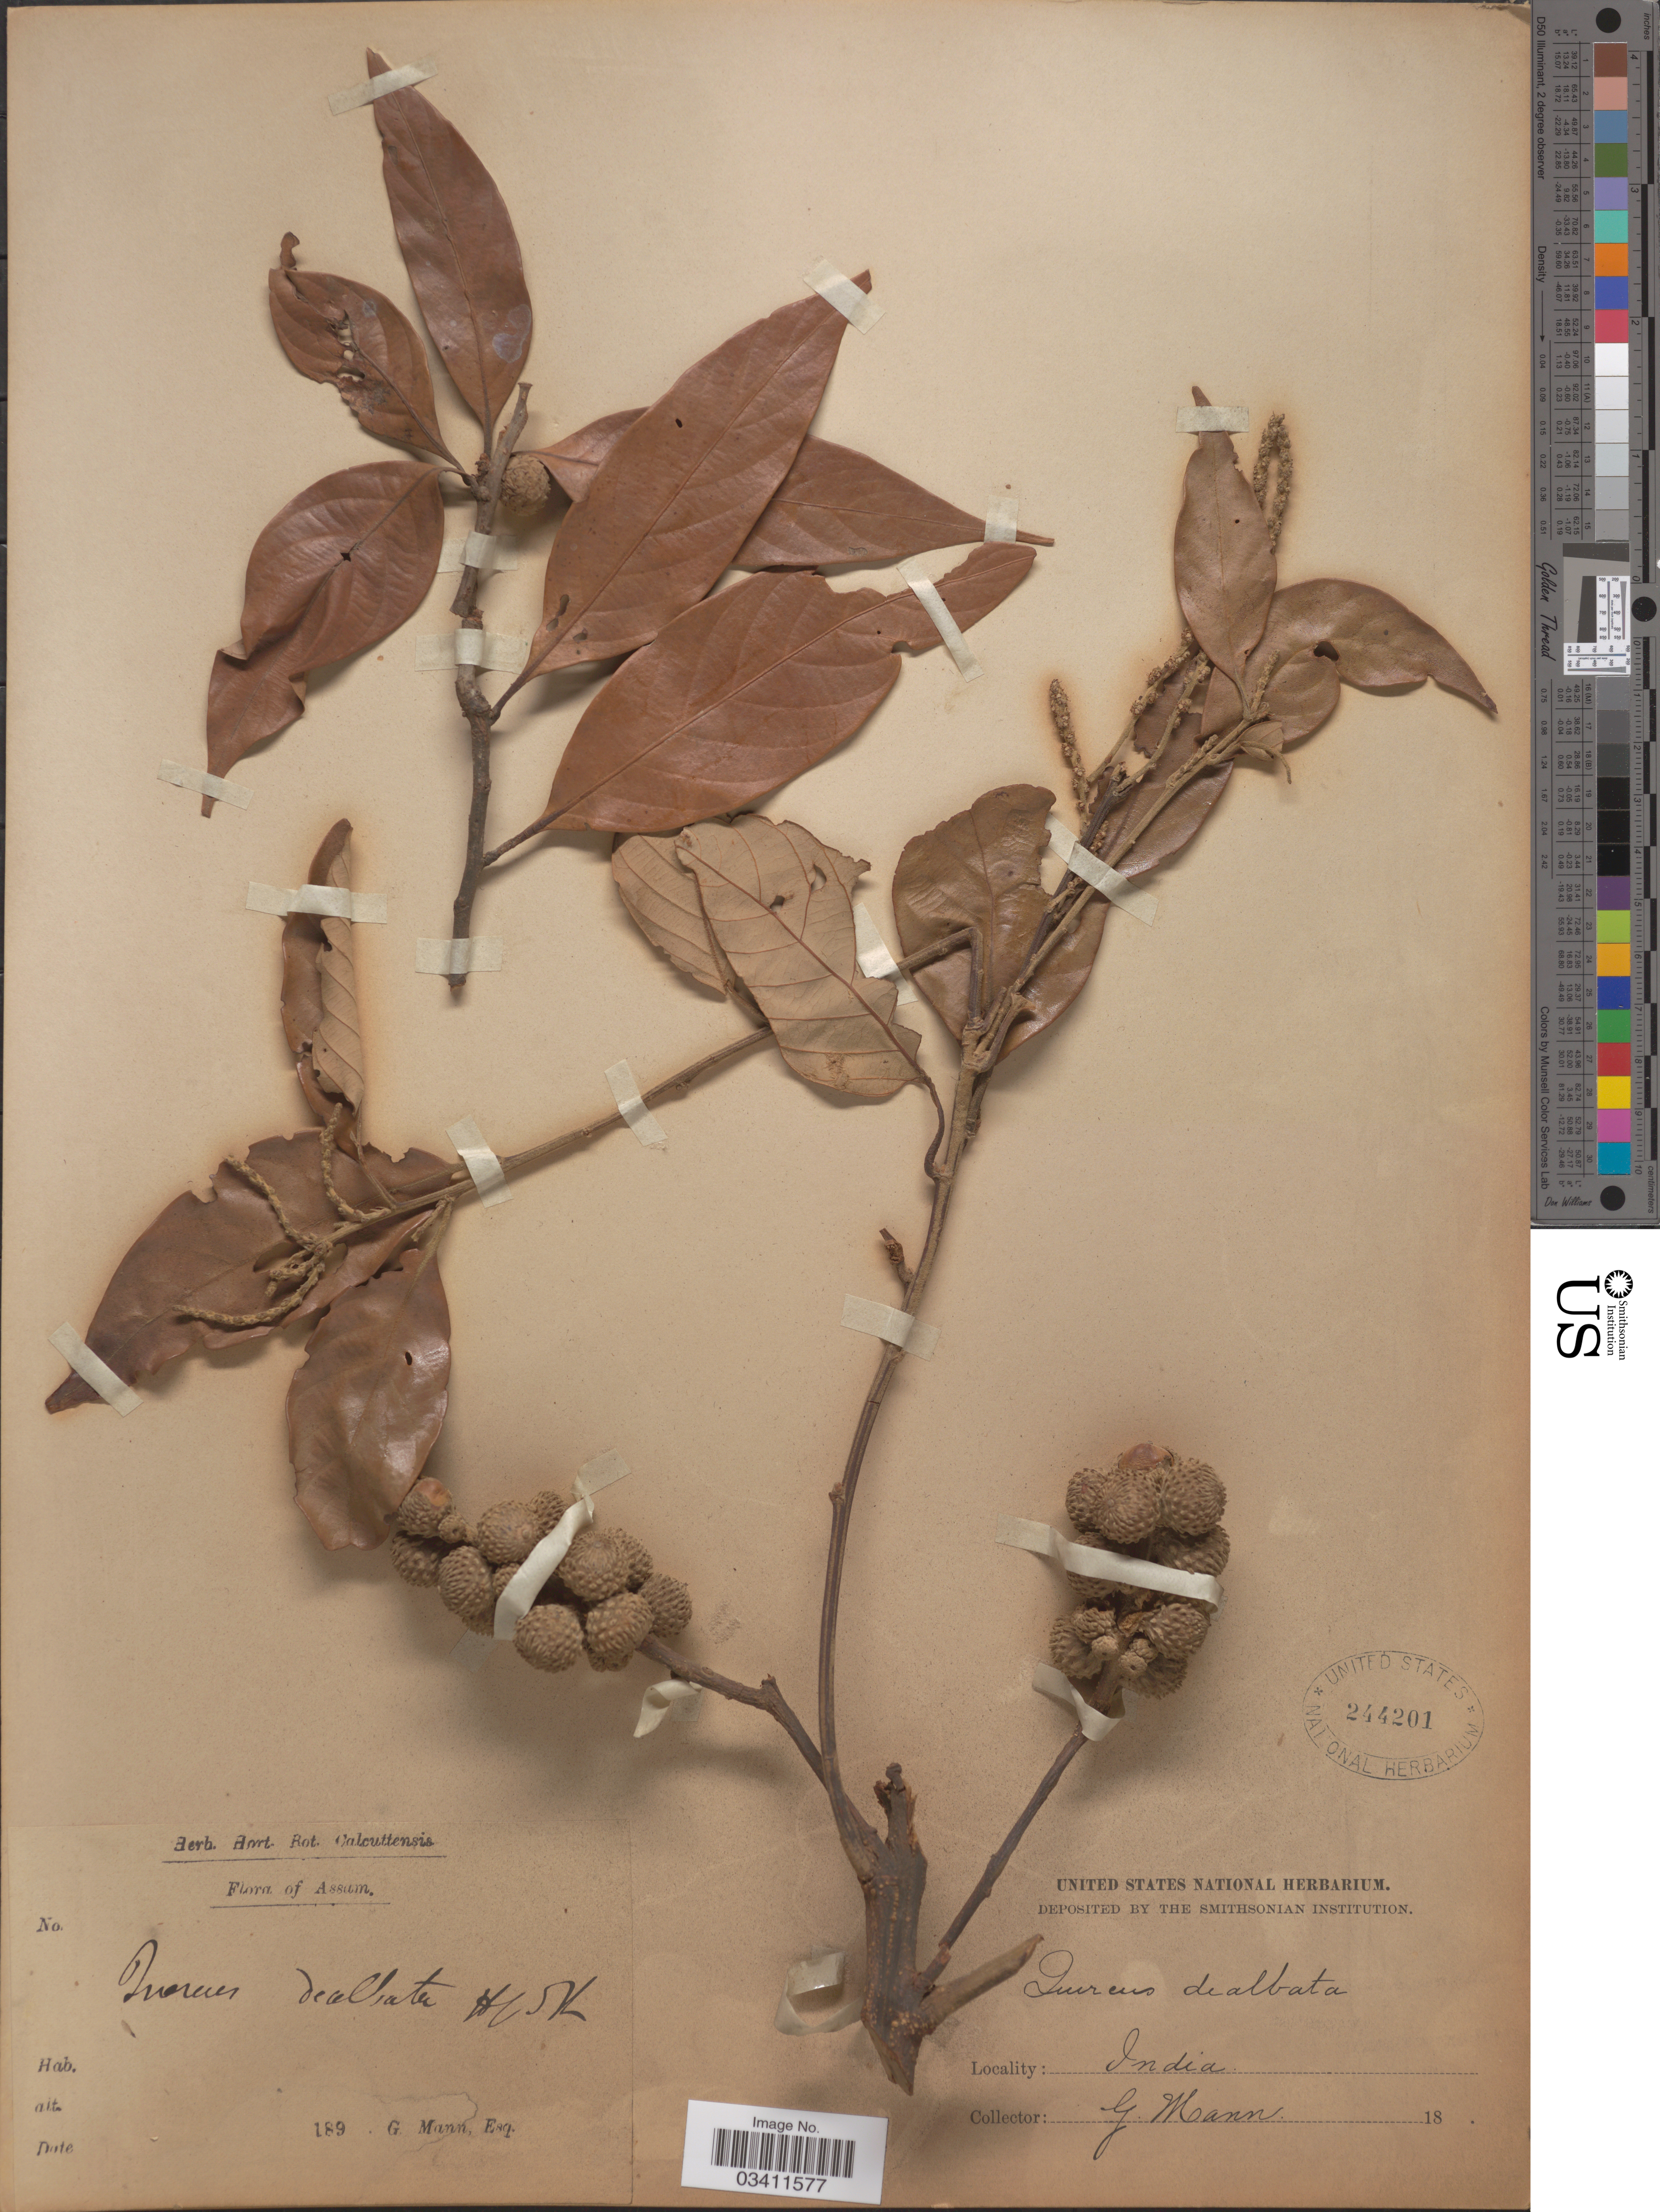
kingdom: Plantae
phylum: Tracheophyta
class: Magnoliopsida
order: Fagales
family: Fagaceae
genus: Quercus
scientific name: Quercus dealbata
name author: Hook. f. & Thomson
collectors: G. Mann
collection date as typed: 189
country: India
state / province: Assam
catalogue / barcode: US 244201